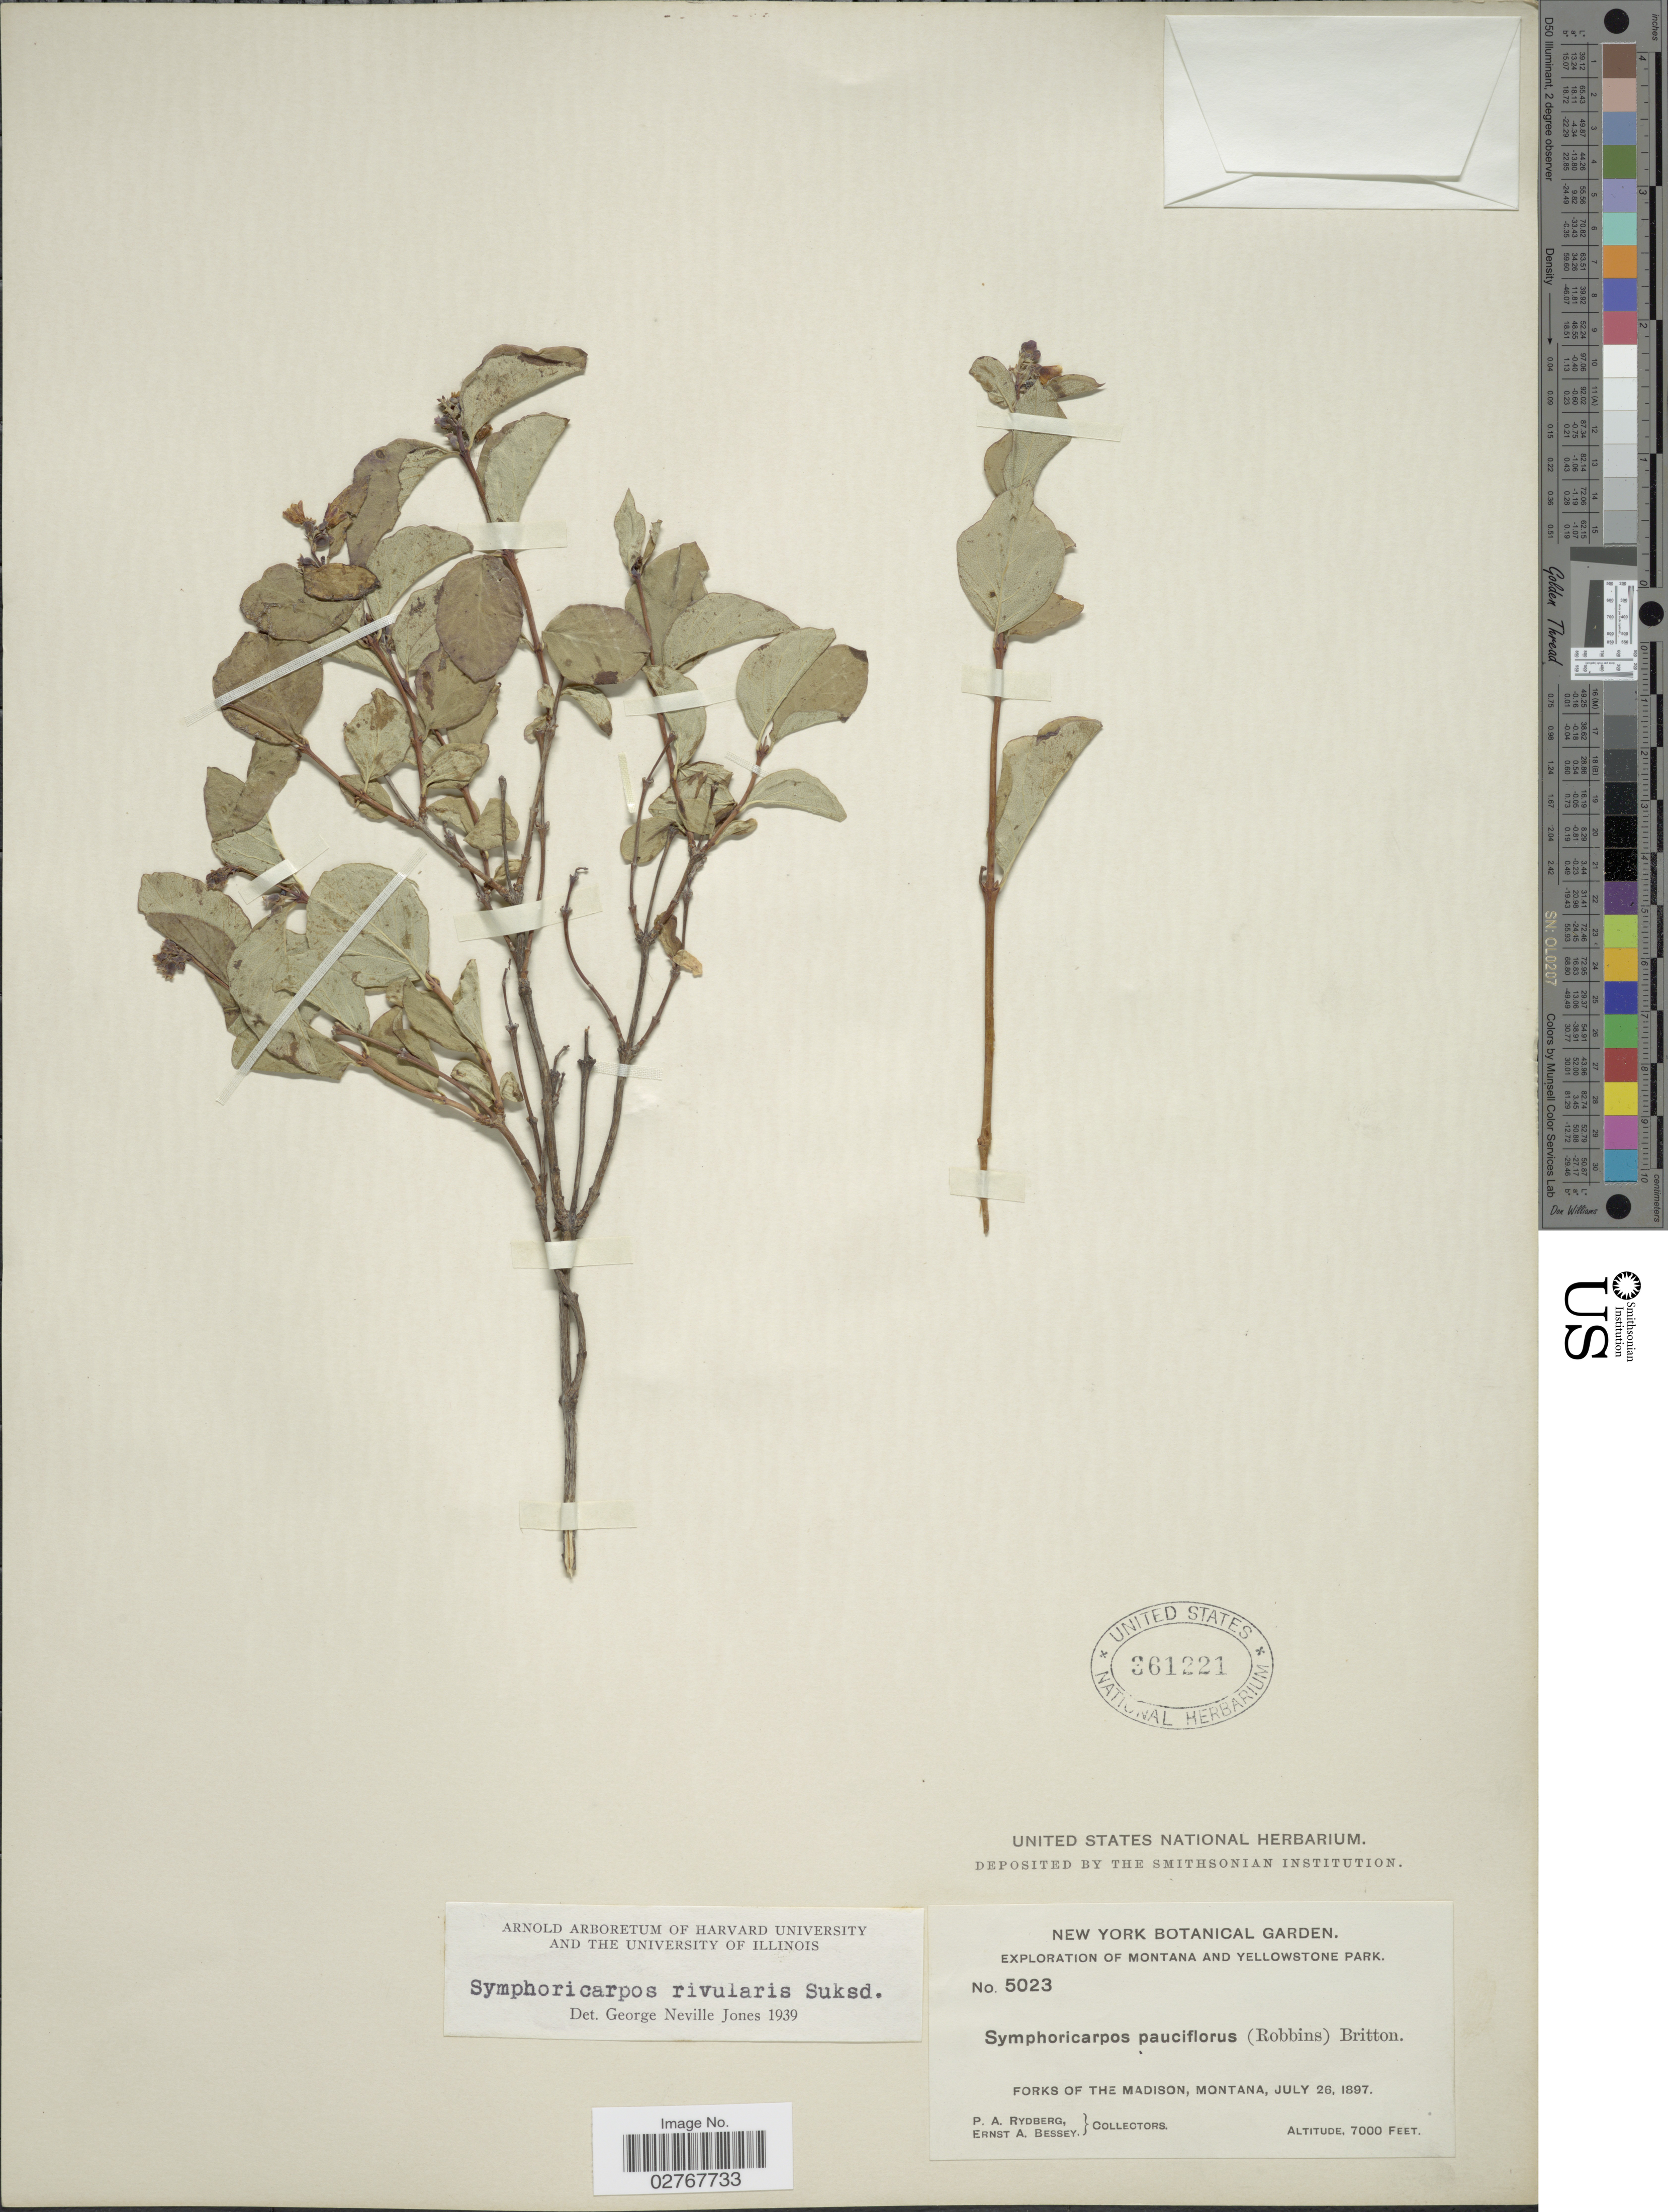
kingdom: Plantae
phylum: Tracheophyta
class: Magnoliopsida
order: Dipsacales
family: Caprifoliaceae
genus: Symphoricarpos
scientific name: Symphoricarpos rivularis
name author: Suksd.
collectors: P. A. Rydberg & E. A. Bessey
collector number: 5023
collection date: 1897-07-26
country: United States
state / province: Montana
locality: Yellowstone Park. Forks of The Madison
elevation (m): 2134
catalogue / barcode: US 361221